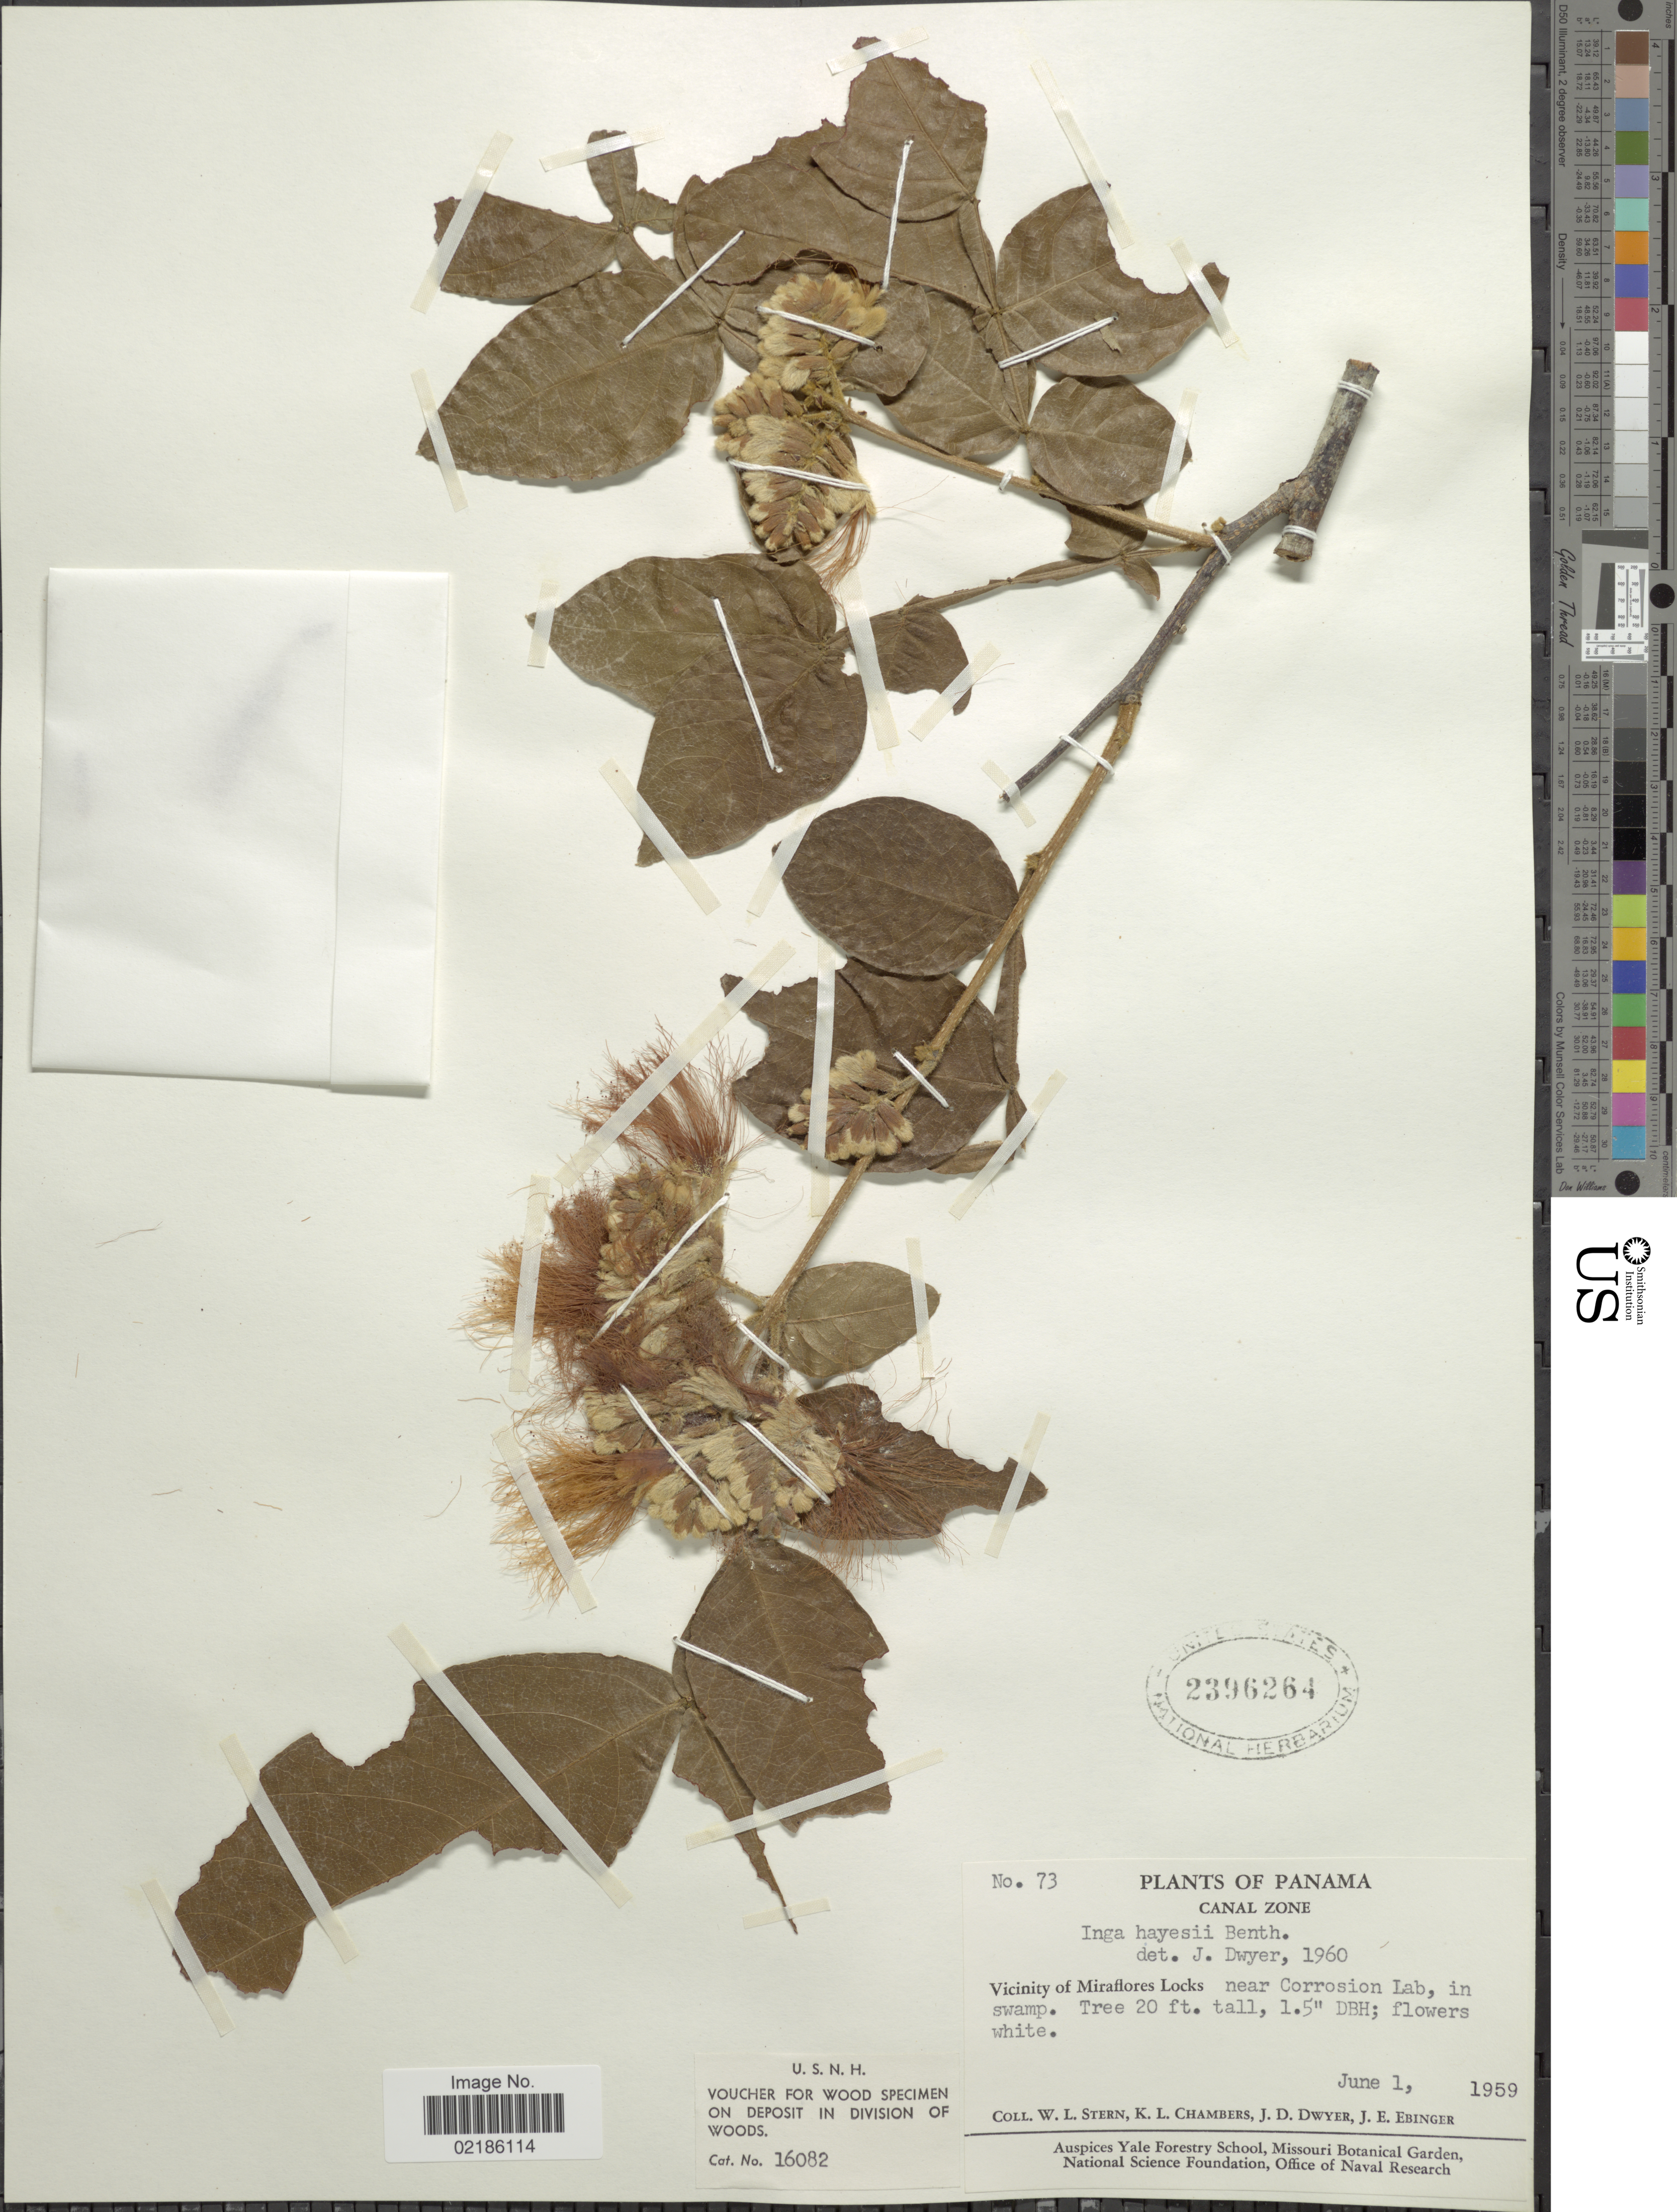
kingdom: Plantae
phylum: Tracheophyta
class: Magnoliopsida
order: Fabales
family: Fabaceae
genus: Inga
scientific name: Inga hayesii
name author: Benth.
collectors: W. L. Stern, K. Chambers, J. D. Dwyer & J. Ebinger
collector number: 73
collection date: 1959-06-01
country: Panama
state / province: Panamá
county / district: Canal Zone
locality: Canal Zone. Vicinity of Miraflores Locks near Corrosion Lab, in swamp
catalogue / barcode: US 2396264